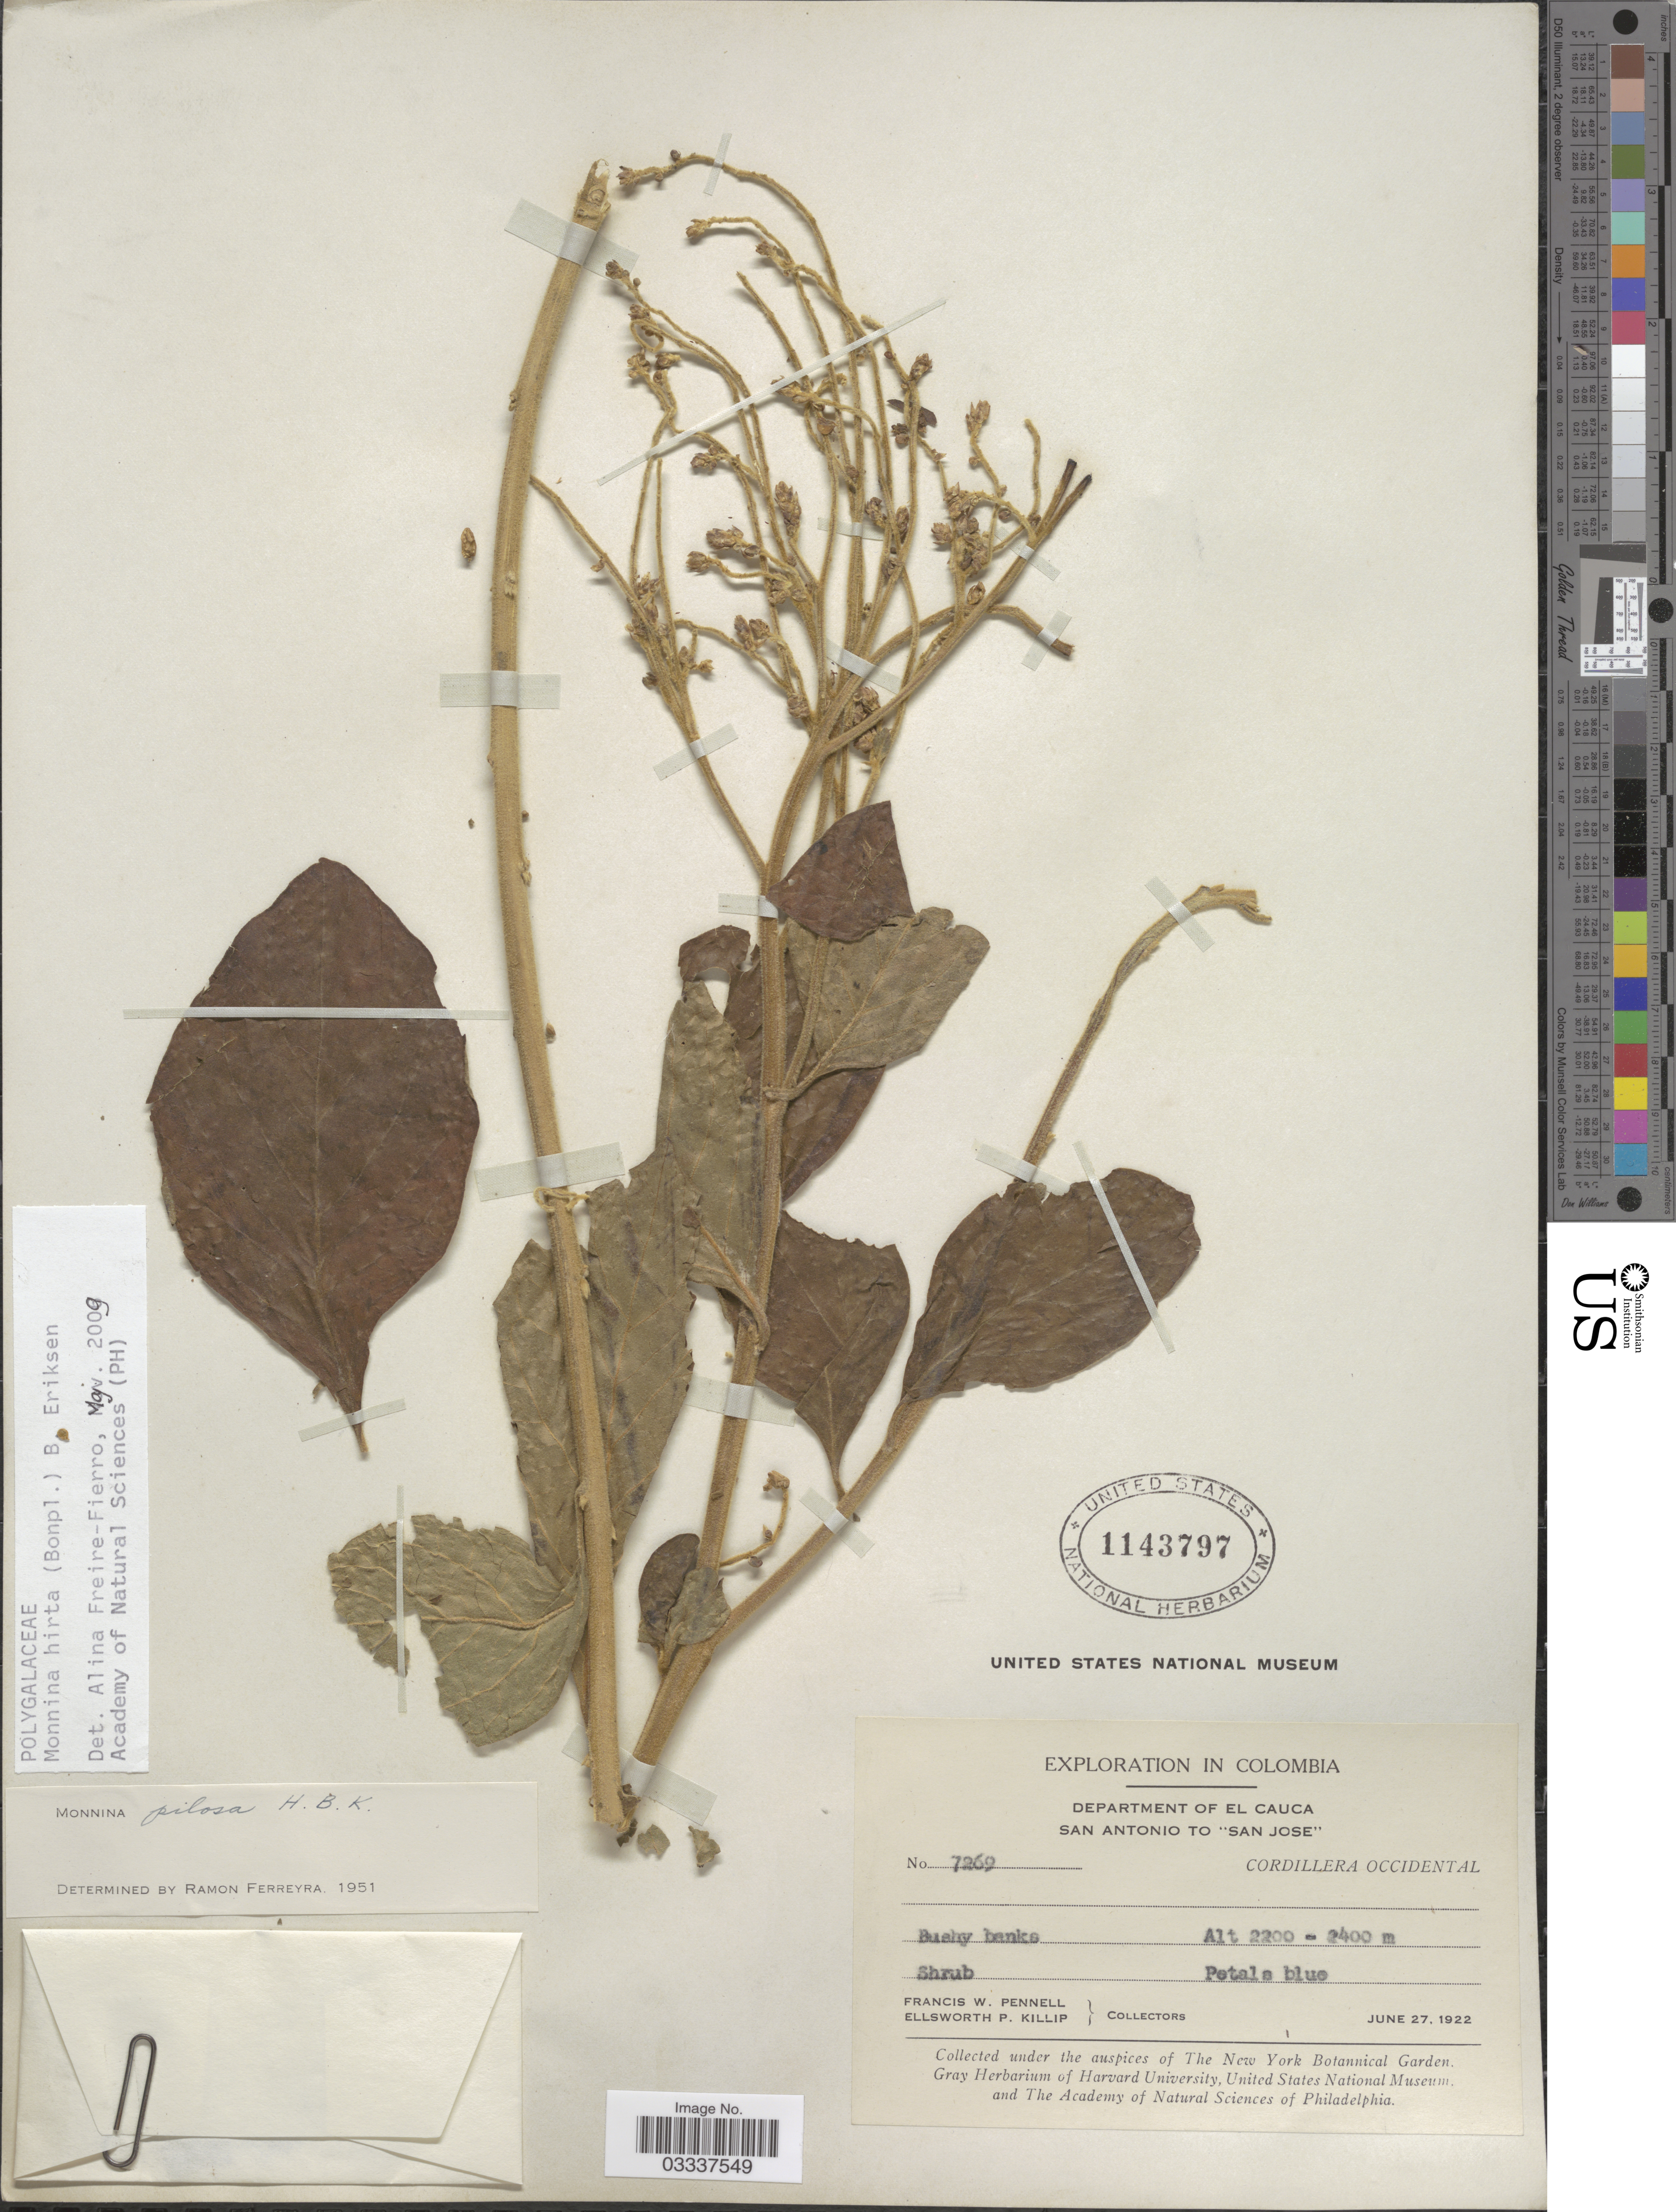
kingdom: Plantae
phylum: Tracheophyta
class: Magnoliopsida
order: Fabales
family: Polygalaceae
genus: Monnina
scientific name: Monnina hirta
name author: (Bonpl.) B. Eriksen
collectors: F. W. Pennell & E. P. Killip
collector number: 7269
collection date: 1922-06-27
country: Colombia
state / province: Cauca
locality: Department of El Cauca, San Antonio to "San Jose" Cordillera Occidental.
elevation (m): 2200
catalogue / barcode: US 1143797